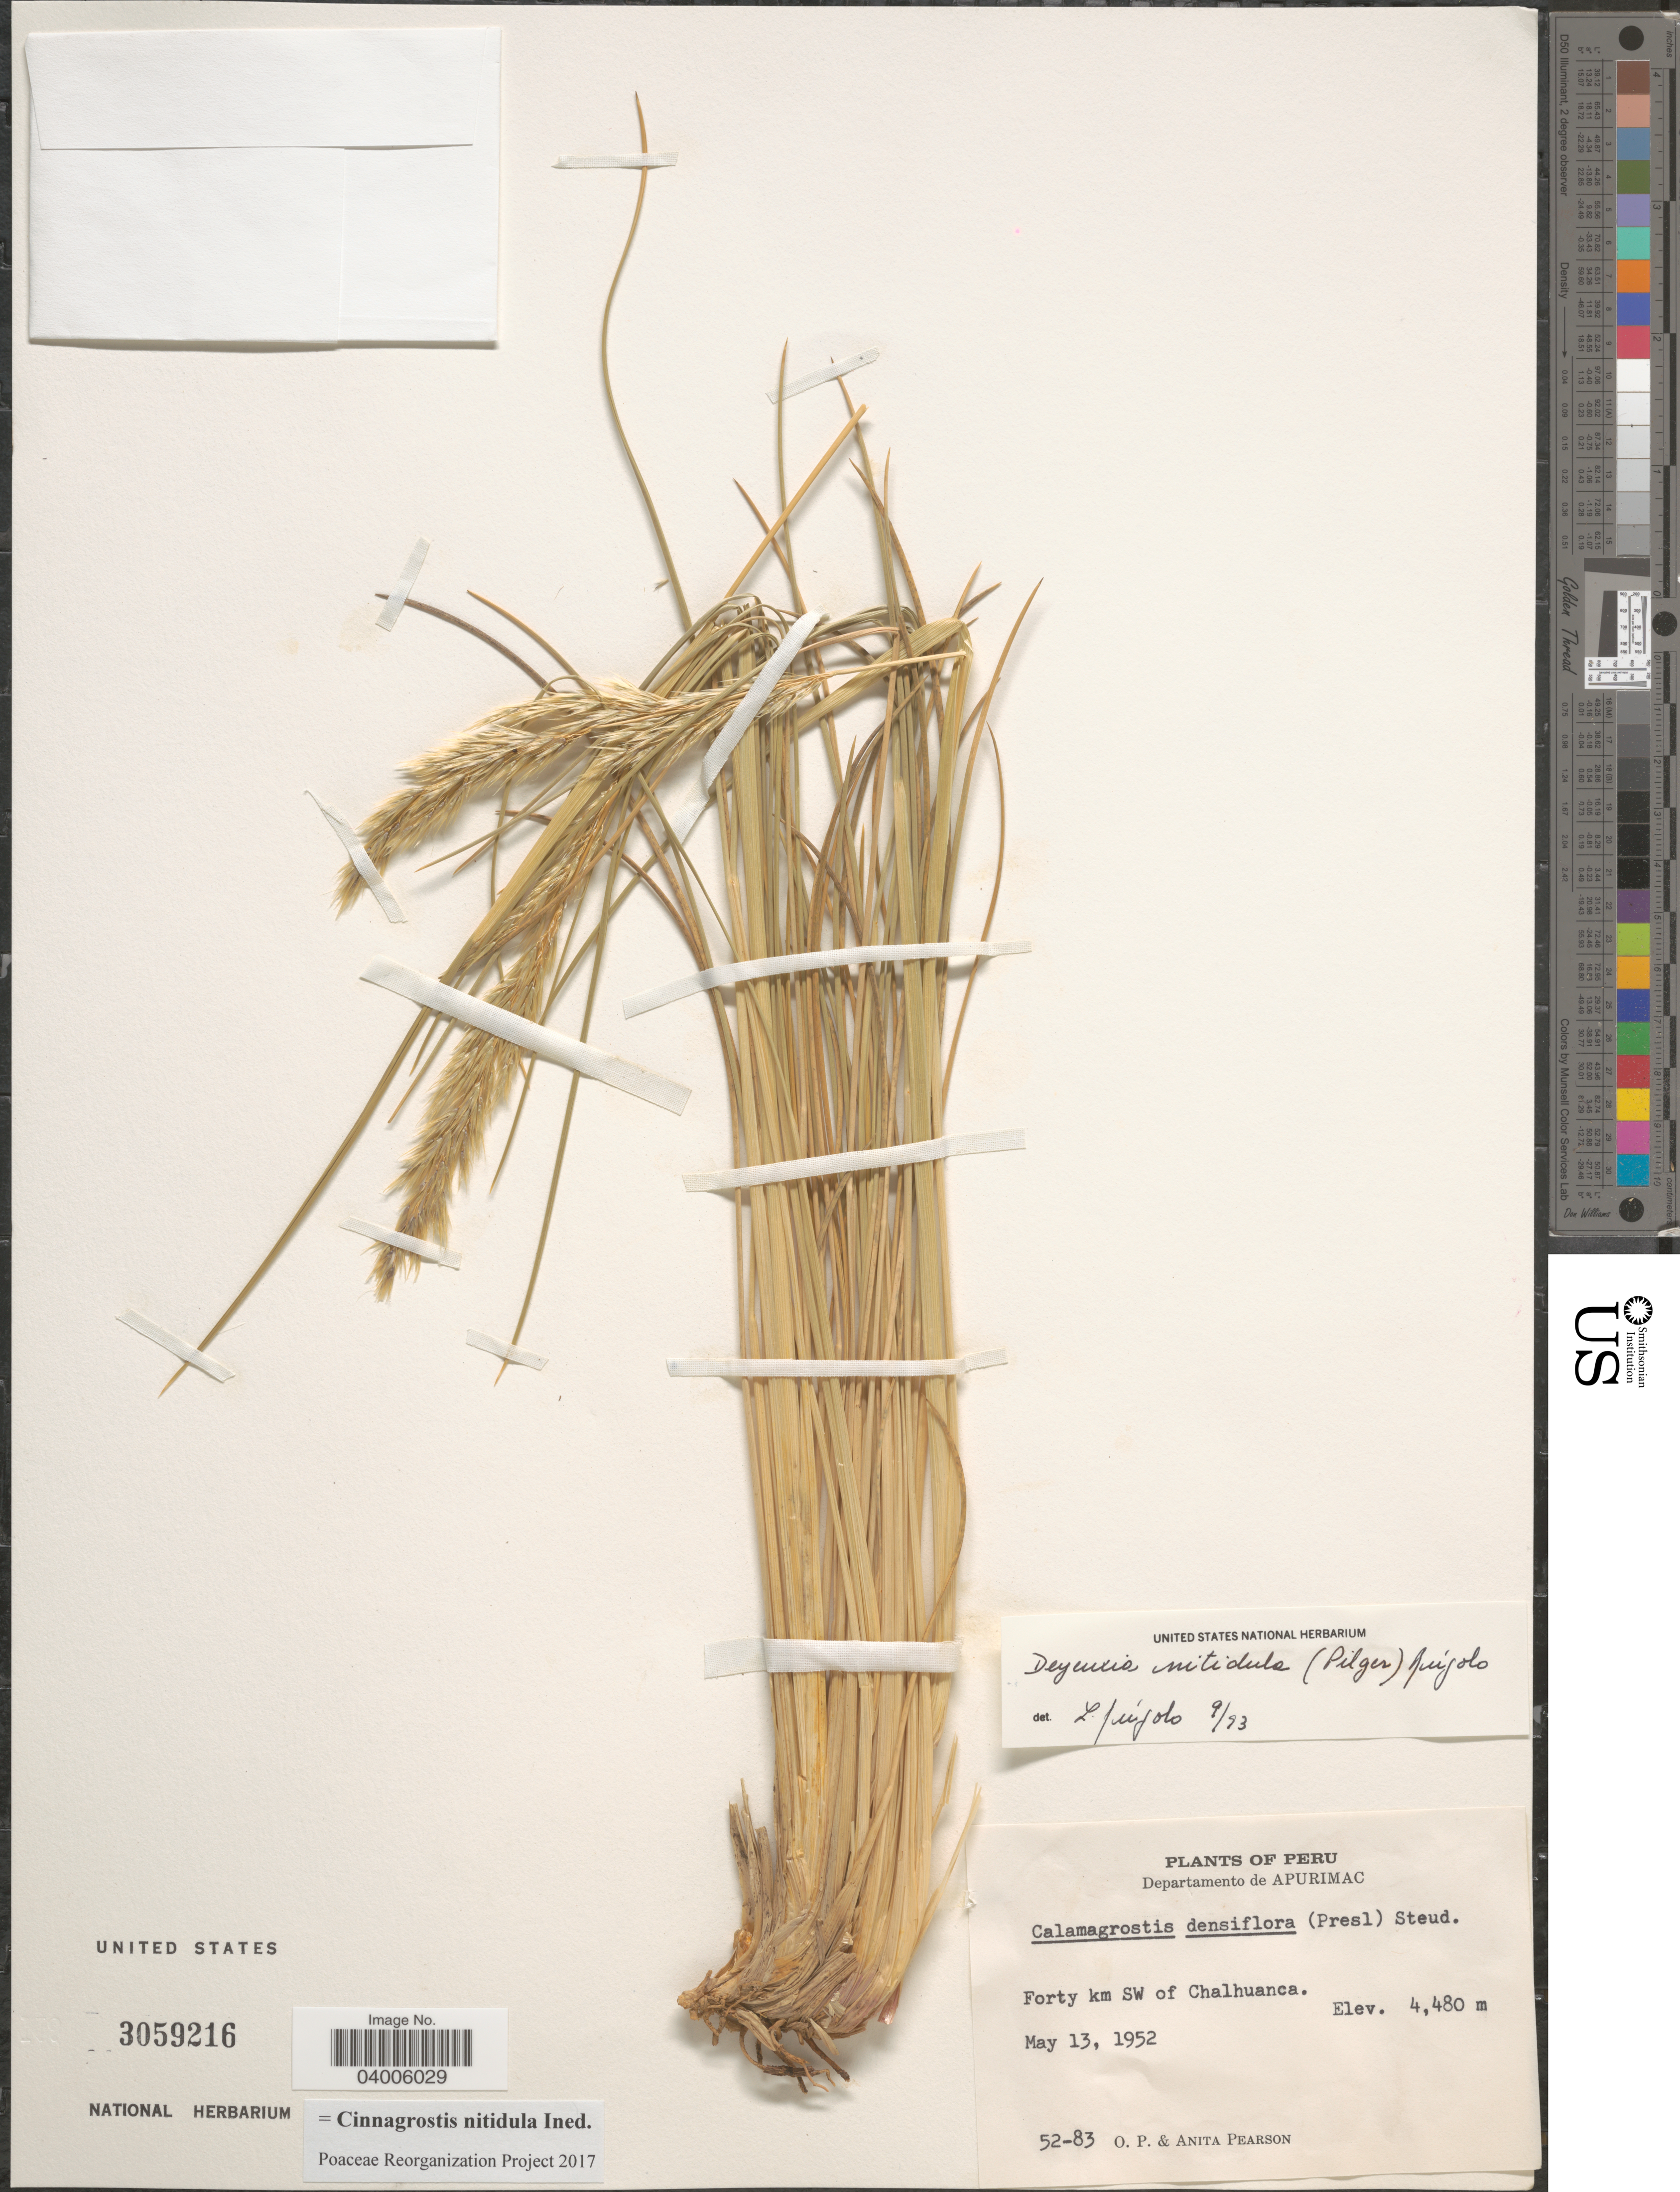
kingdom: Plantae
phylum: Tracheophyta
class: Liliopsida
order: Poales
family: Poaceae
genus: Cinnagrostis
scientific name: Cinnagrostis nitidula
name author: (Wedd.) P.M. Peterson et al.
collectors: O. P. Pearson & A. Pearson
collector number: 52-83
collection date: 1952-05-13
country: Peru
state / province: Apurímac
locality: Departamento de Apurimac. Forty km SW of Chalhuanca.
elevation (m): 4480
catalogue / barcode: US 3059216